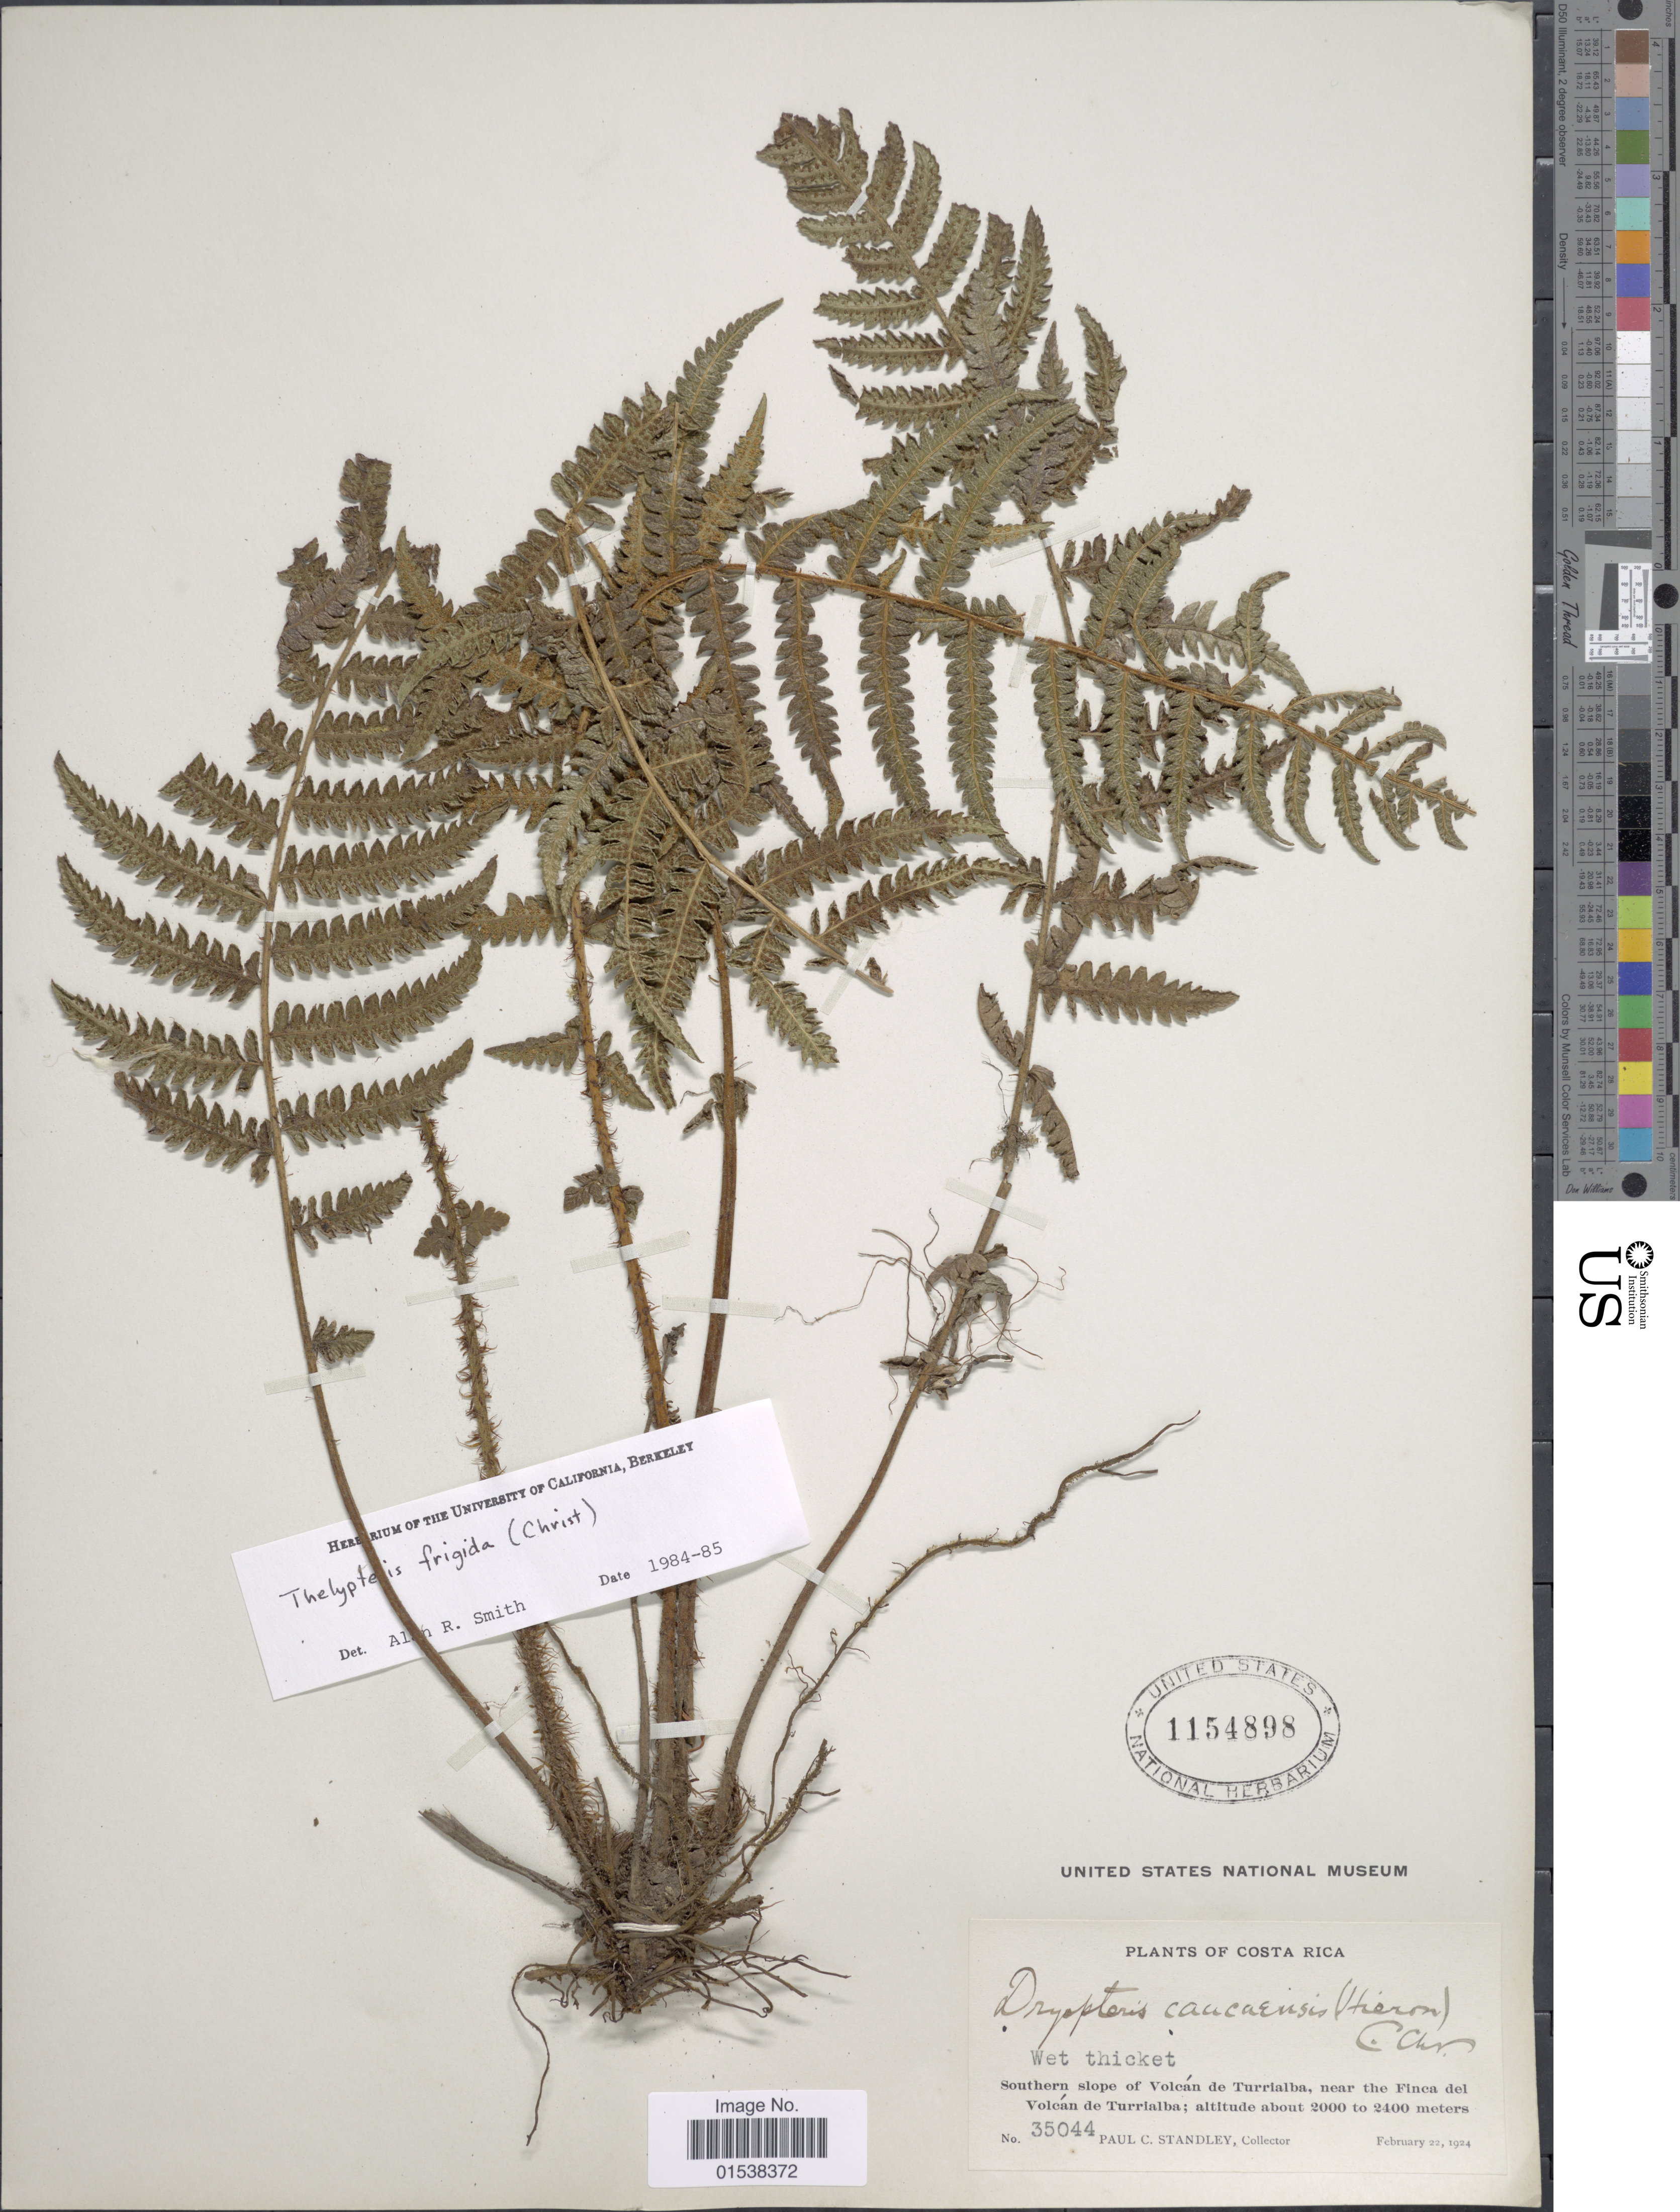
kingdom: Plantae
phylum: Tracheophyta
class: Polypodiopsida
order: Polypodiales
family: Thelypteridaceae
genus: Amauropelta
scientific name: Amauropelta frigida (Christ) comb. nov., ined. 2015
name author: (Christ)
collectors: P. C. Standley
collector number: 35044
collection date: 1924-02-22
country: Costa Rica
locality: Southern slope of Volcan de Turrialba, near the Finca del Volcan de Turrialba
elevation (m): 2000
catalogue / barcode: US 1154898